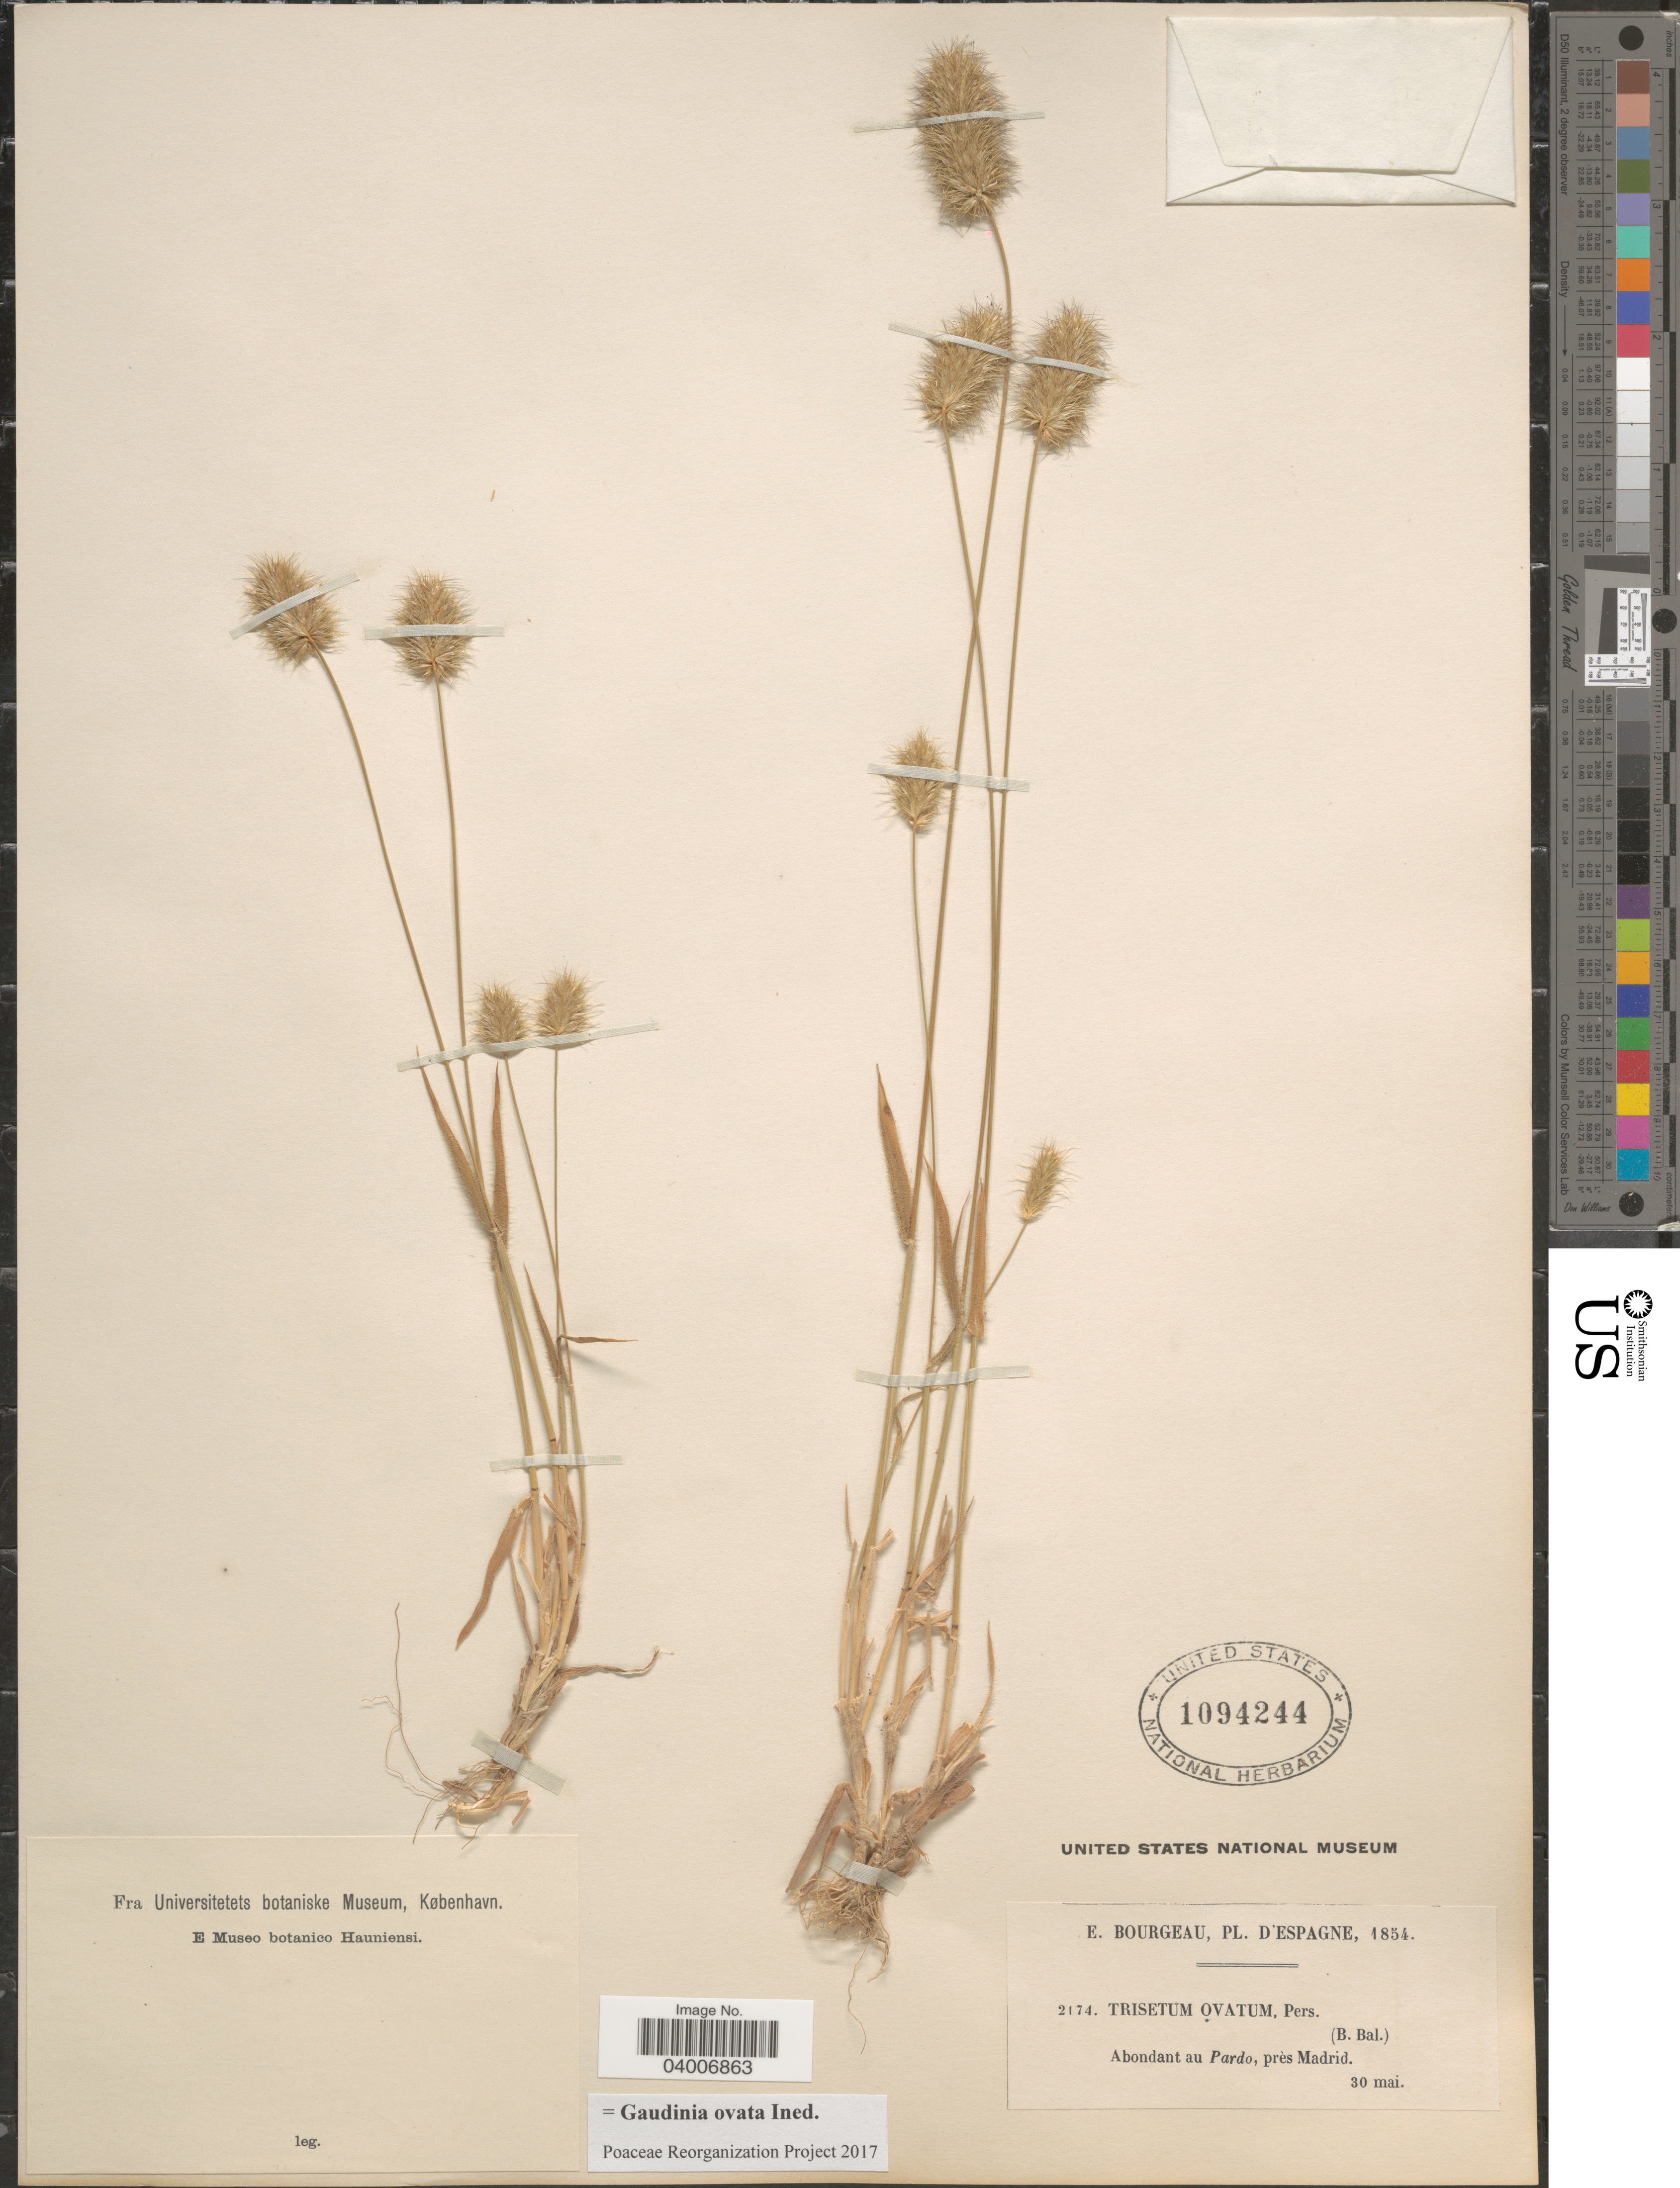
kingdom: Plantae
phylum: Tracheophyta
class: Liliopsida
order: Poales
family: Poaceae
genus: Gaudinia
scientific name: Gaudinia ovata ined.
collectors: E. Bourgeau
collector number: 2174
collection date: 1854-05-30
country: Spain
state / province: Madrid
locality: Espagne. Abondant au Pardo, près Madrid.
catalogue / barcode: US 1094244